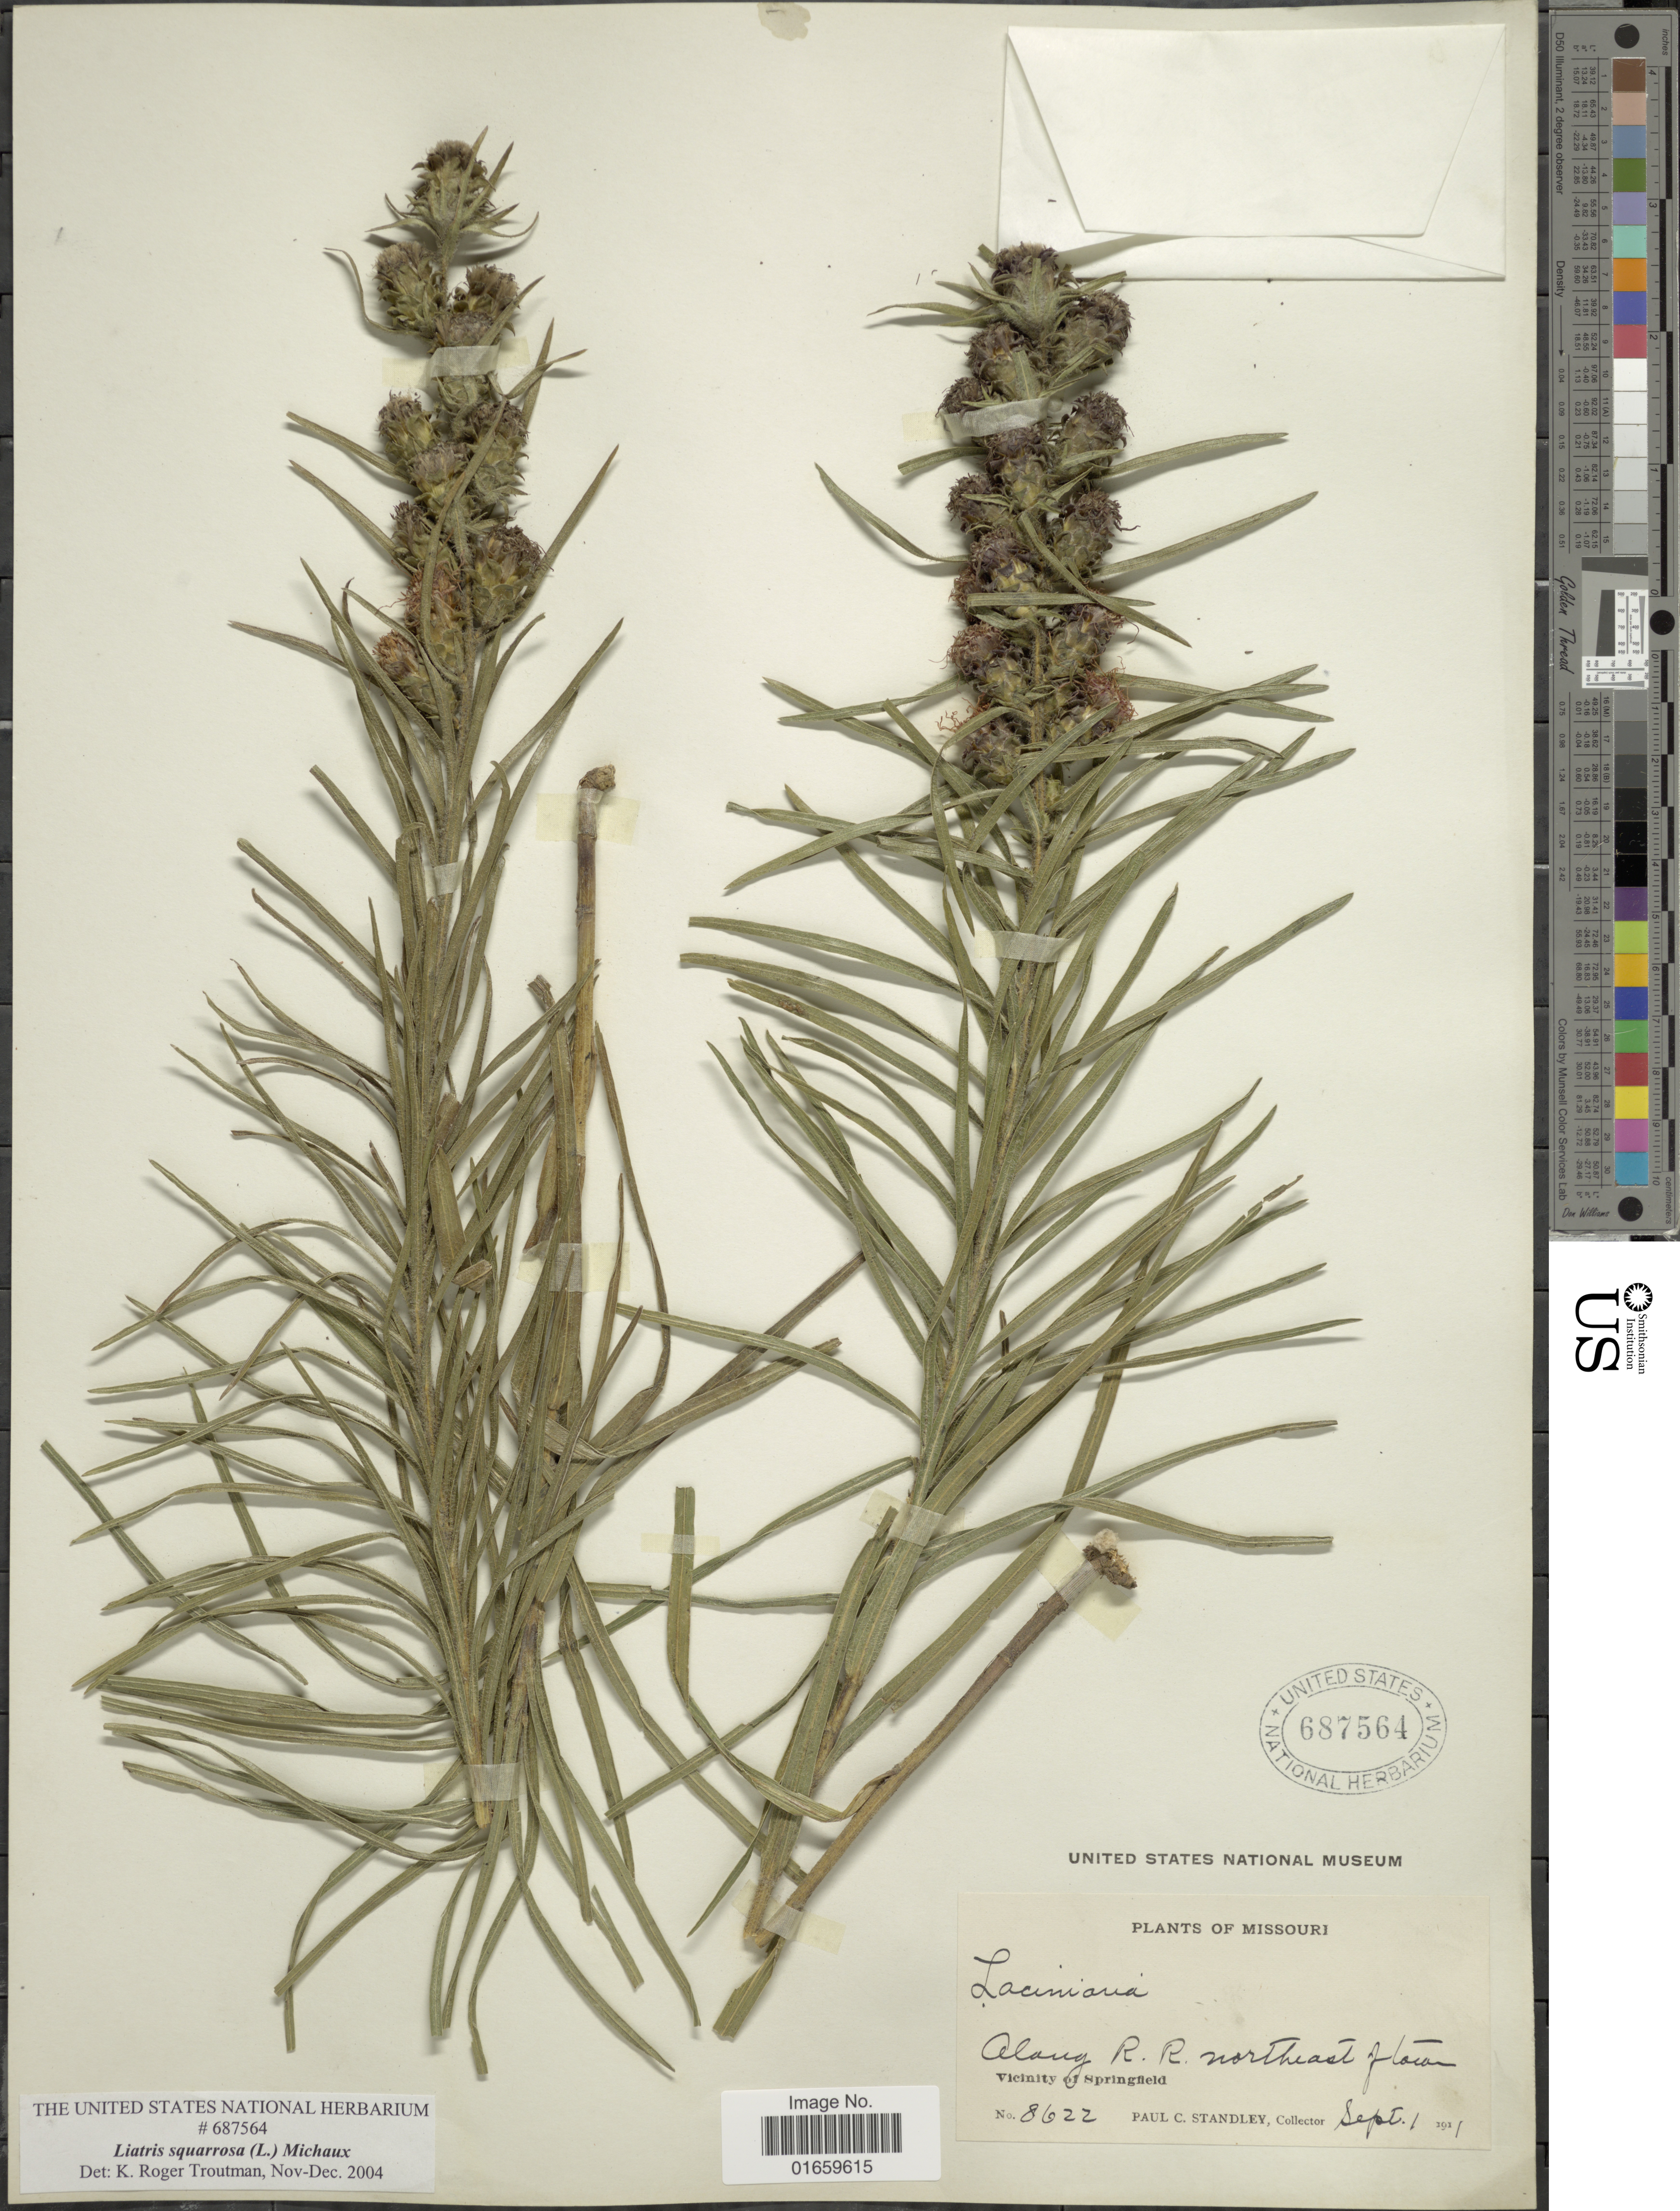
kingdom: Plantae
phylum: Tracheophyta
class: Magnoliopsida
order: Asterales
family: Asteraceae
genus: Liatris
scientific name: Liatris squarrosa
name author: (L.) Michx.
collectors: P. C. Standley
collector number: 8622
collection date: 1911-09-01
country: United States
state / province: Missouri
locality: Along R. R. northeast of town, Vicinity of Springfield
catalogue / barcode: US 687564